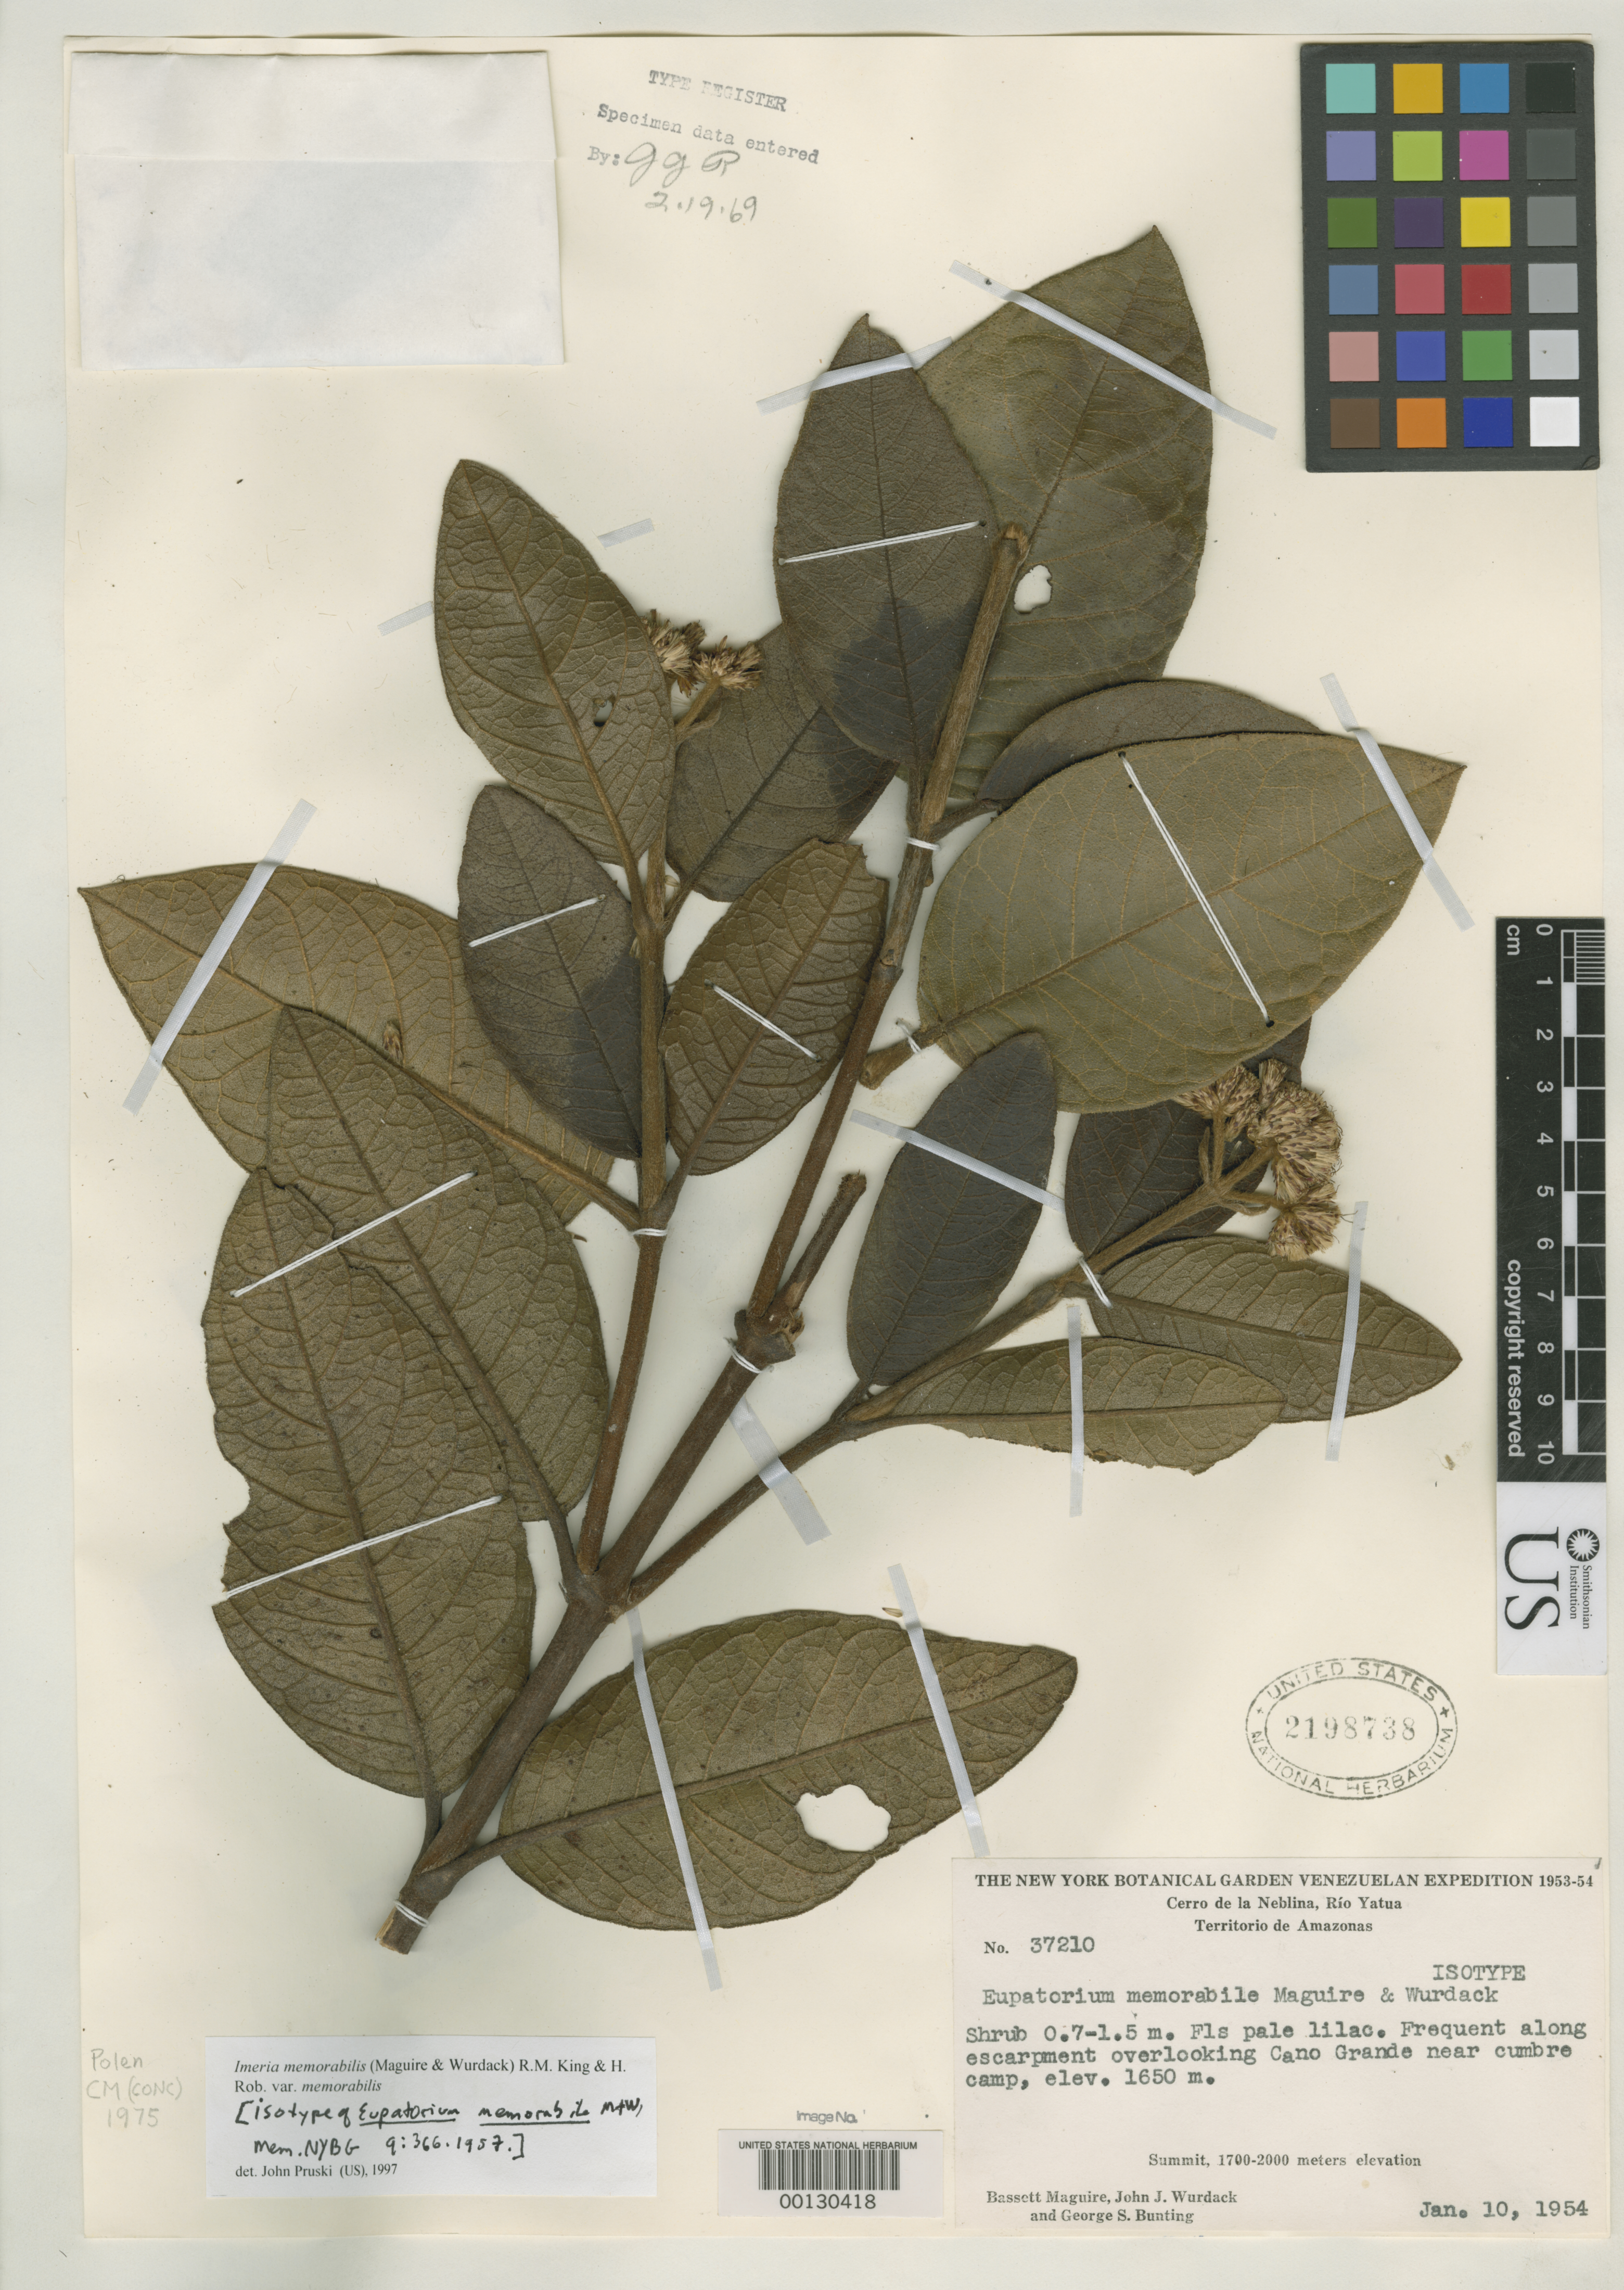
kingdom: Plantae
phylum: Tracheophyta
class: Magnoliopsida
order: Asterales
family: Asteraceae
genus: Eupatorium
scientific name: Eupatorium memorabile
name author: Maguire & Wurdack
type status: Isotype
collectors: B. Maguire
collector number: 37210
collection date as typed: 10 Jan 1954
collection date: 1954-01-10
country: Venezuela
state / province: Amazonas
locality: Cerro de La Neblina.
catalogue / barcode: US 2198738